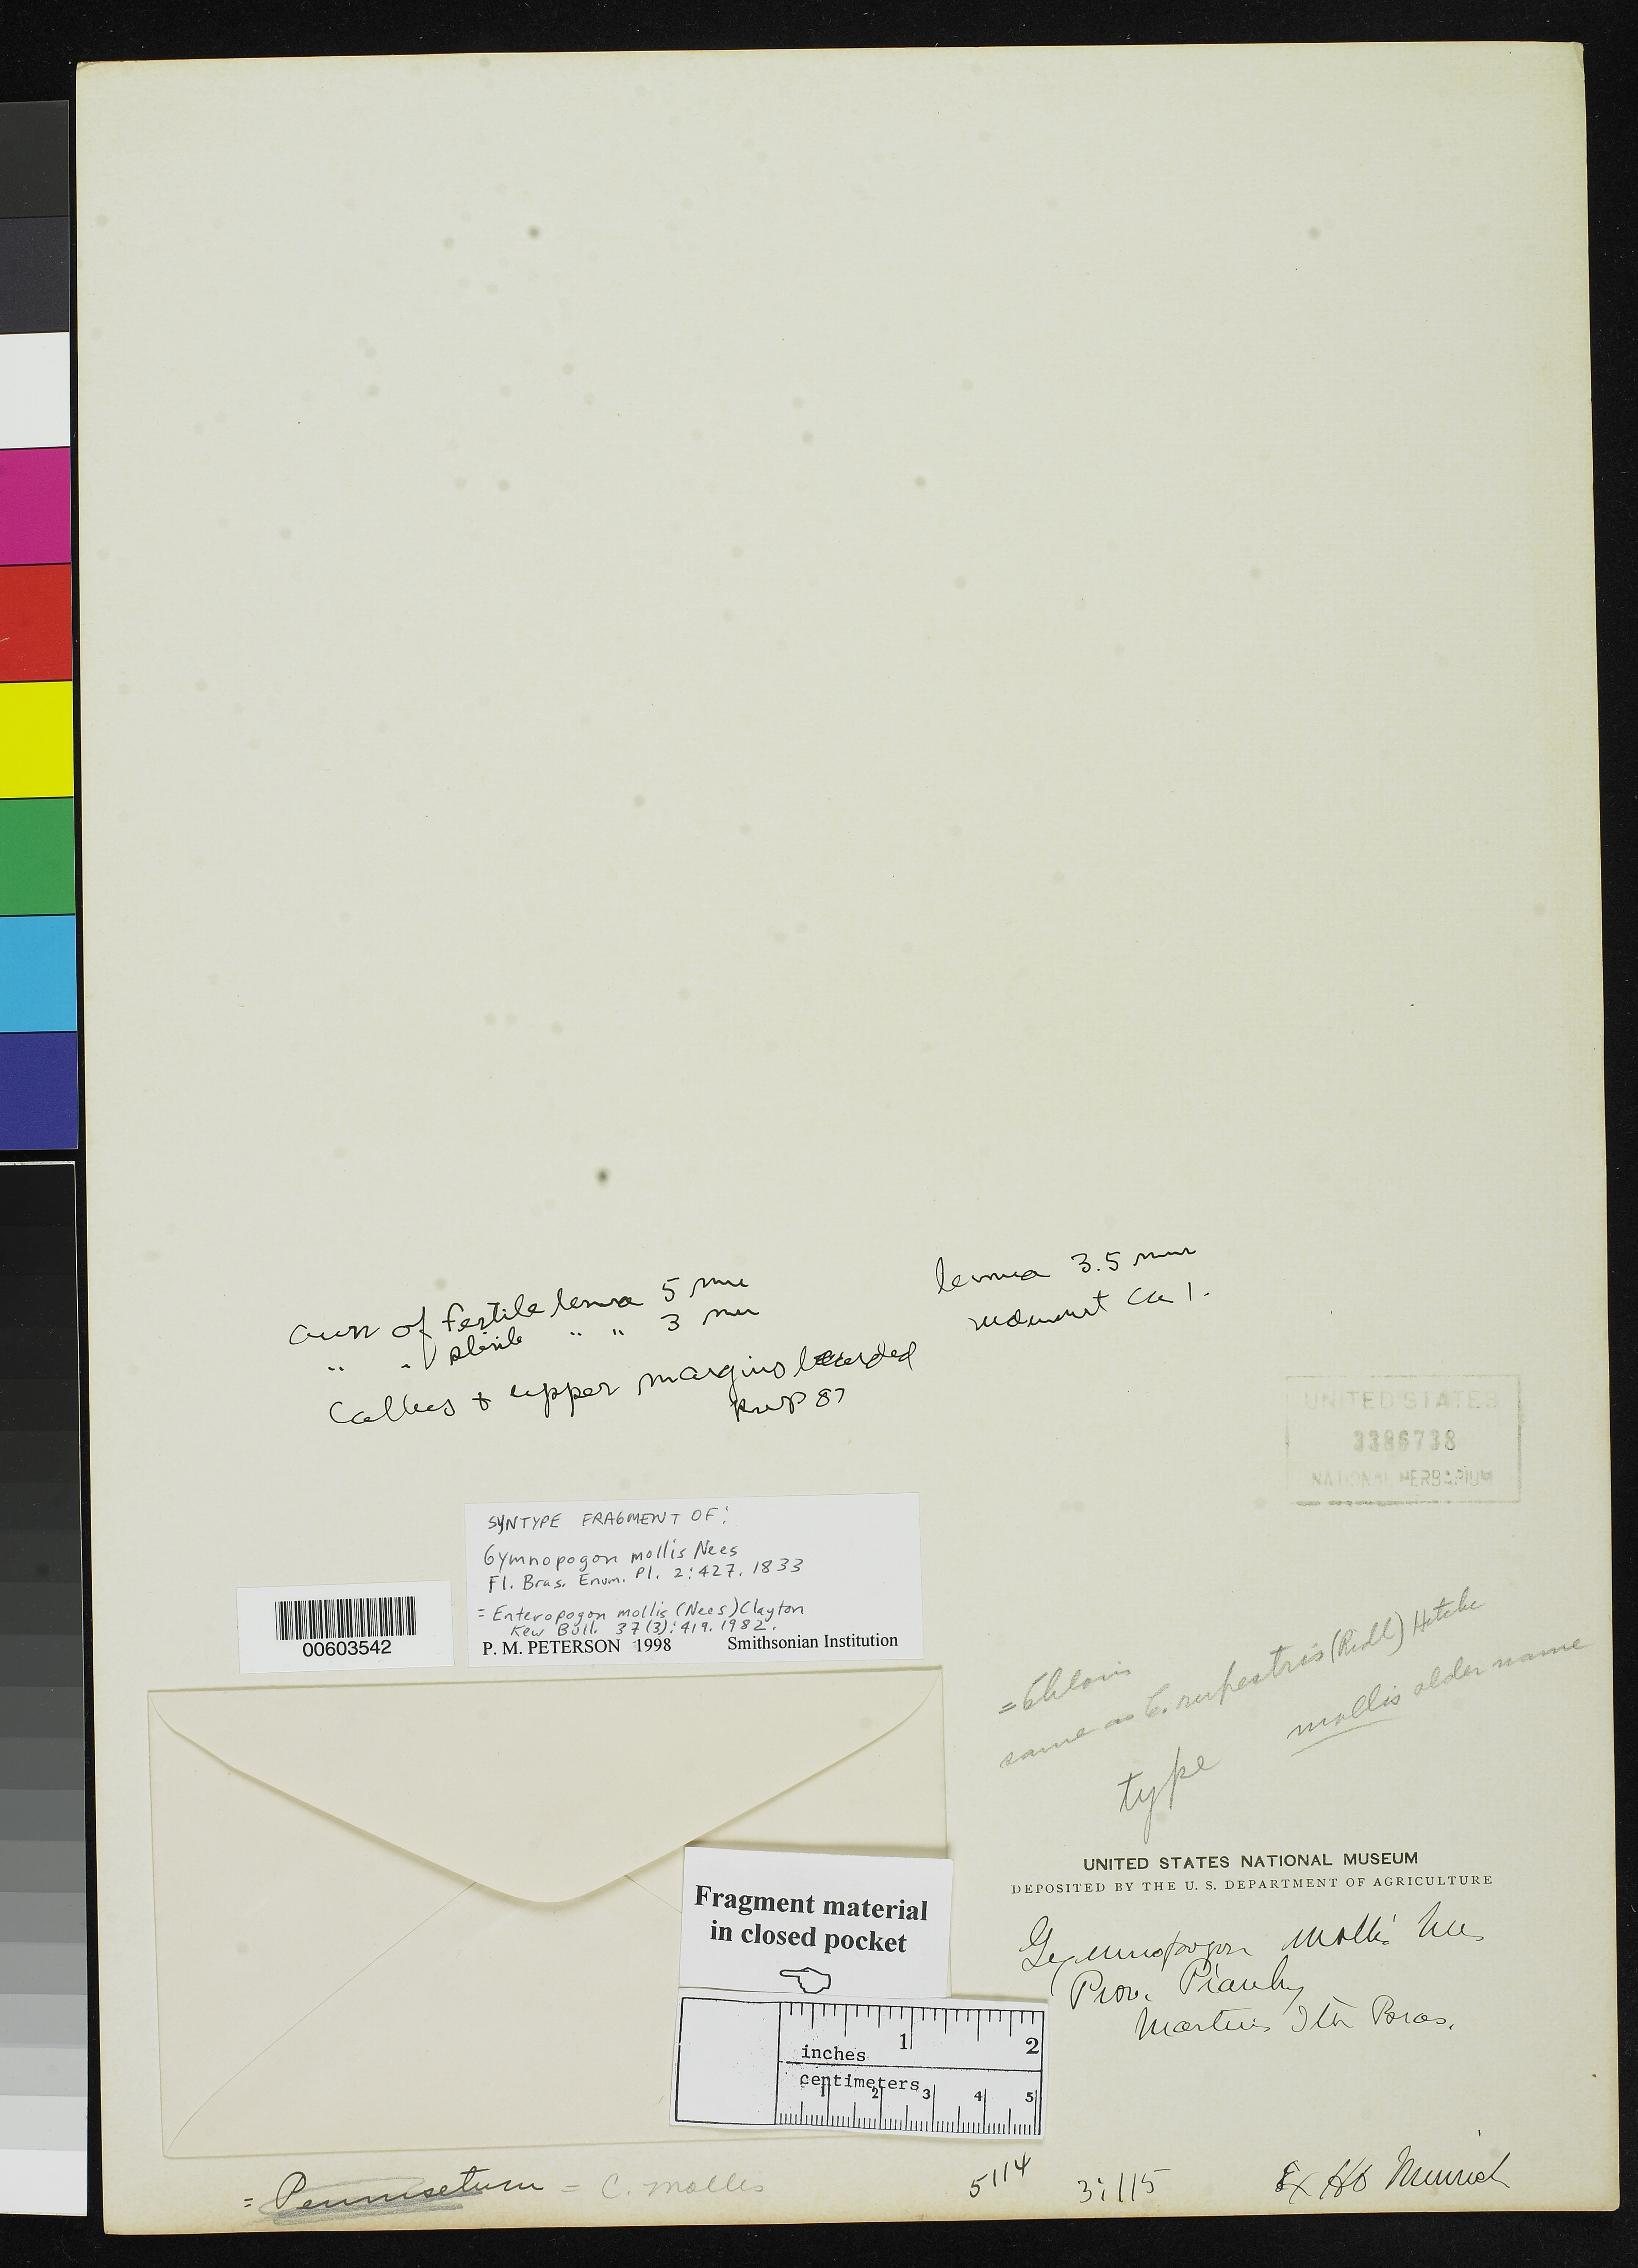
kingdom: Plantae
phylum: Tracheophyta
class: Liliopsida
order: Poales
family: Poaceae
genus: Gymnopogon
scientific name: Gymnopogon mollis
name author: Nees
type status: Type Fragment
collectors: C. F. Martius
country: Brazil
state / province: Piauí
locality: Martins iter Poros.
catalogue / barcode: US 3386738